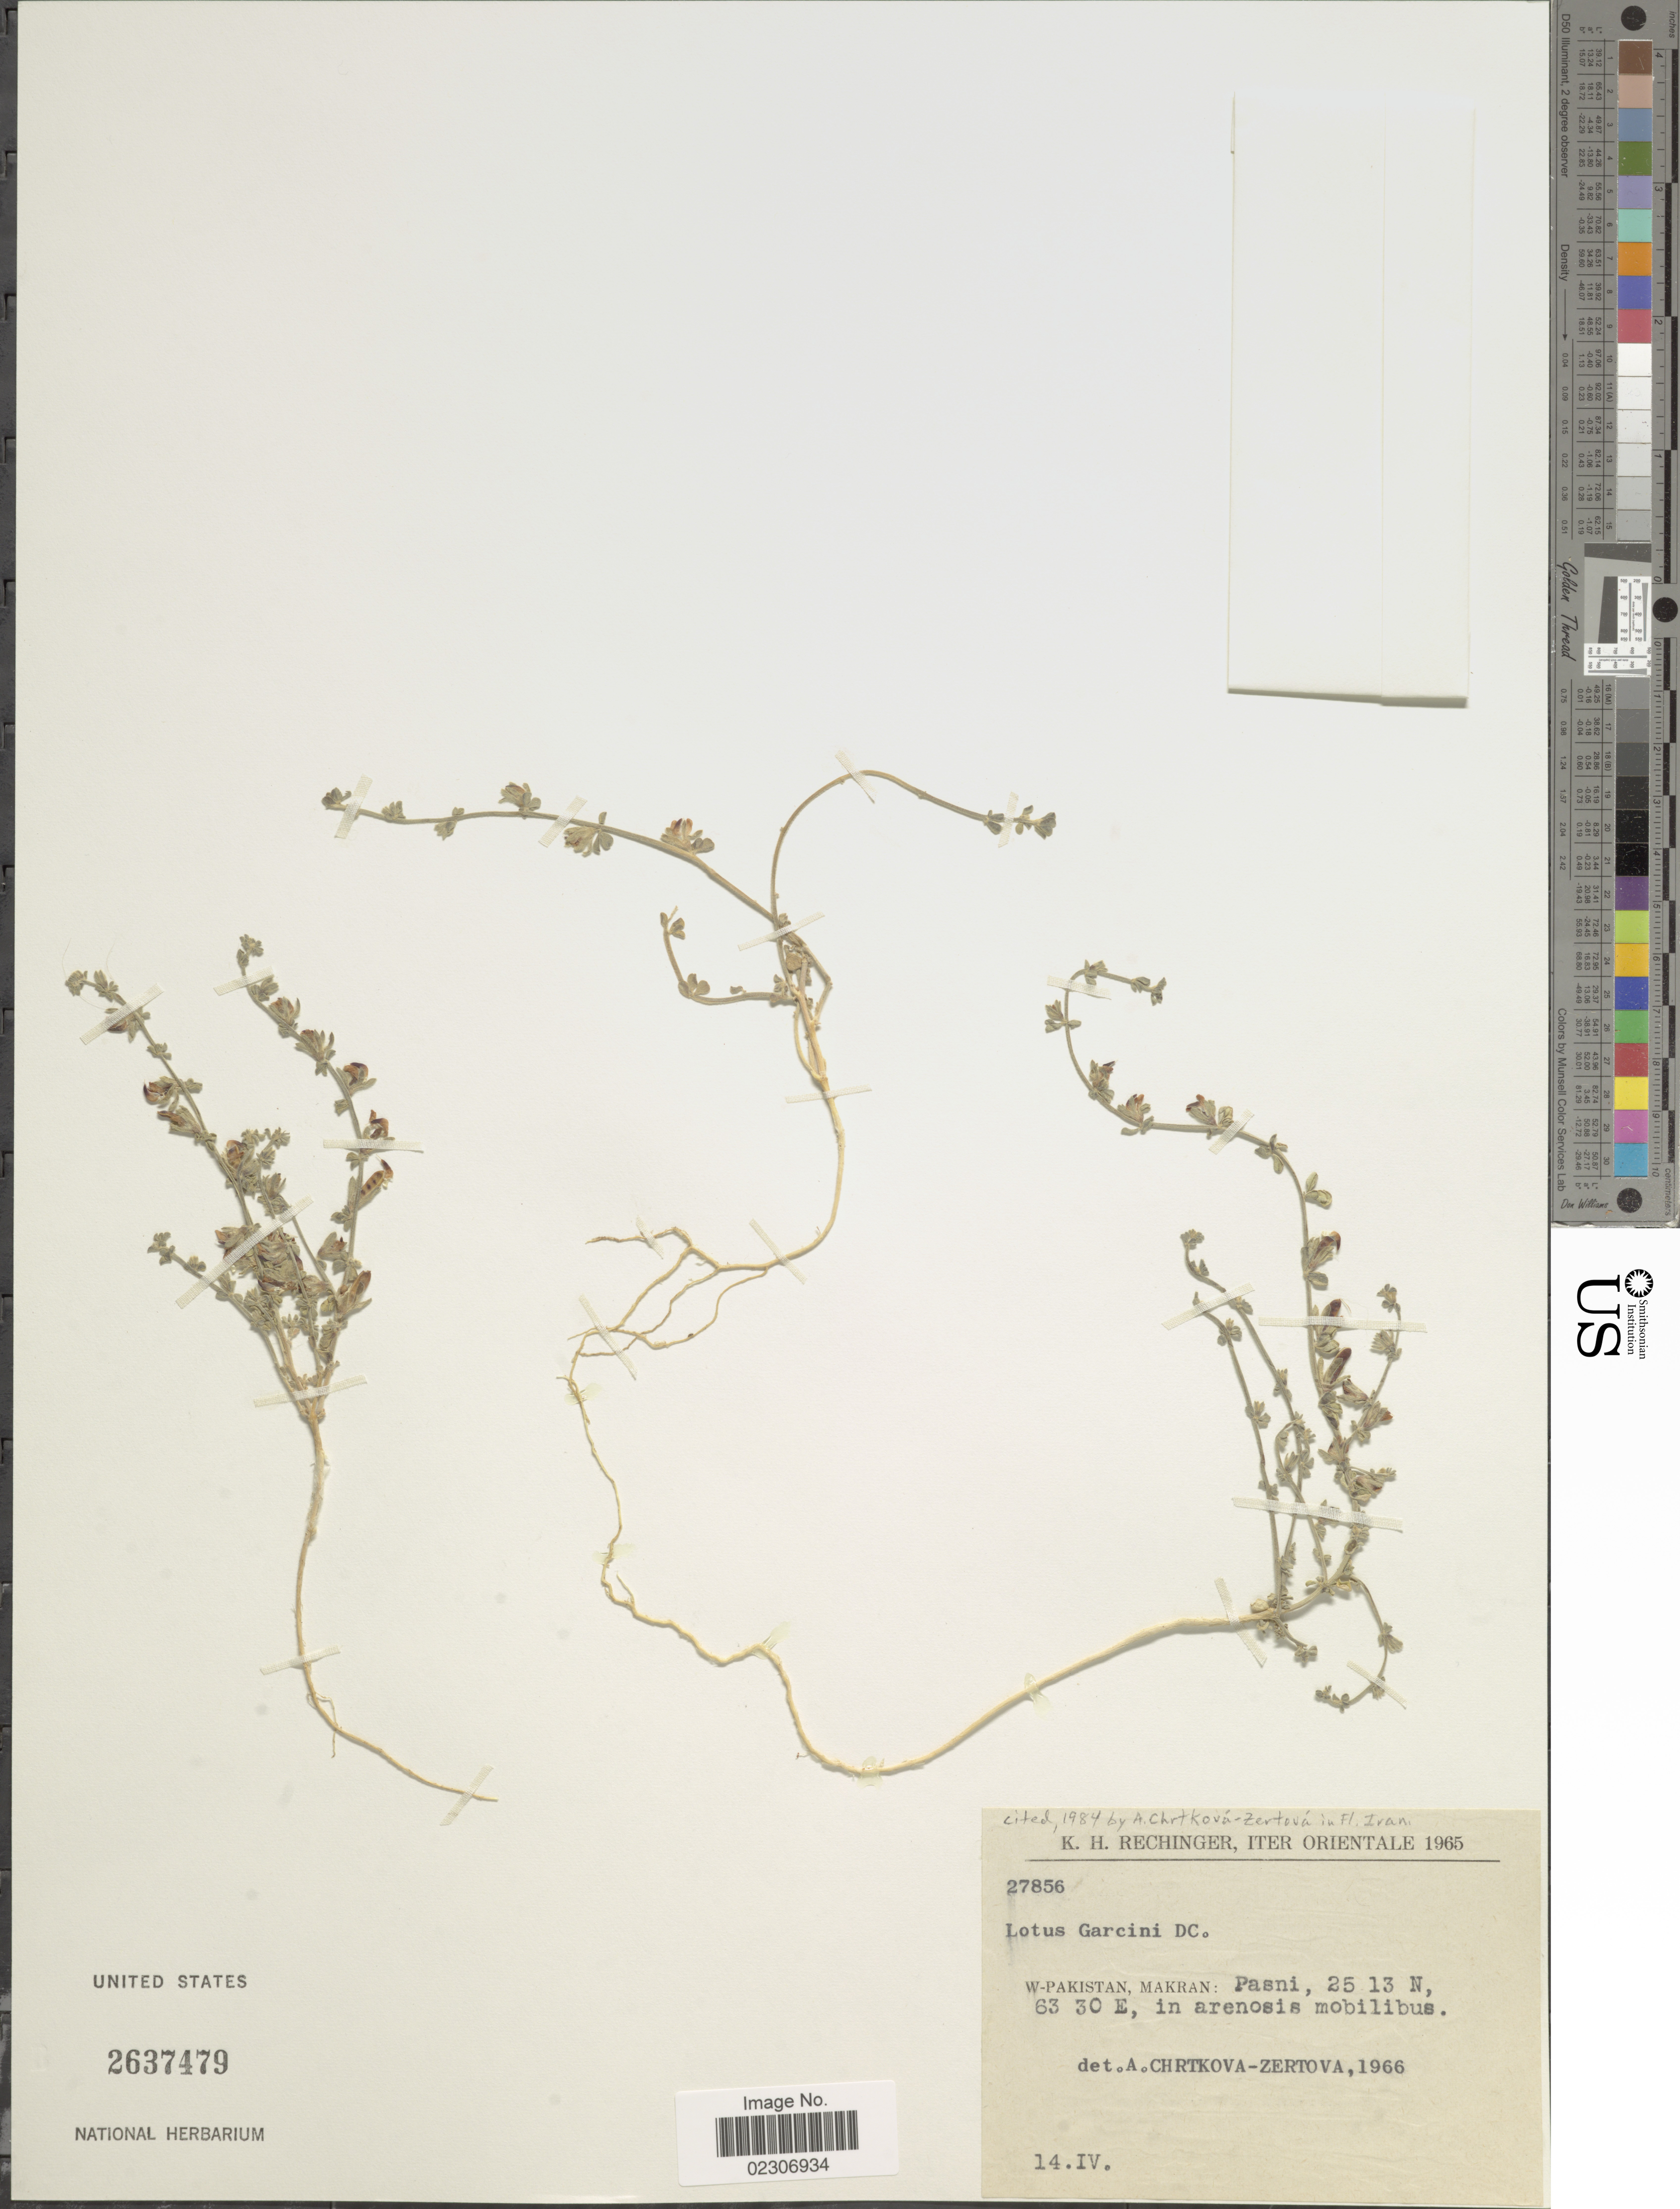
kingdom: Plantae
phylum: Tracheophyta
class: Magnoliopsida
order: Fabales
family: Fabaceae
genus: Lotus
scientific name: Lotus garcini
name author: DC.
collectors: K. H. Rechinger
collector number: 27856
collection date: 1965-04-14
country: Pakistan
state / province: Balochistan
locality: W. Pakistan, Makran: Pasni, in arenosis mobilibus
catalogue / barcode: US 2637479